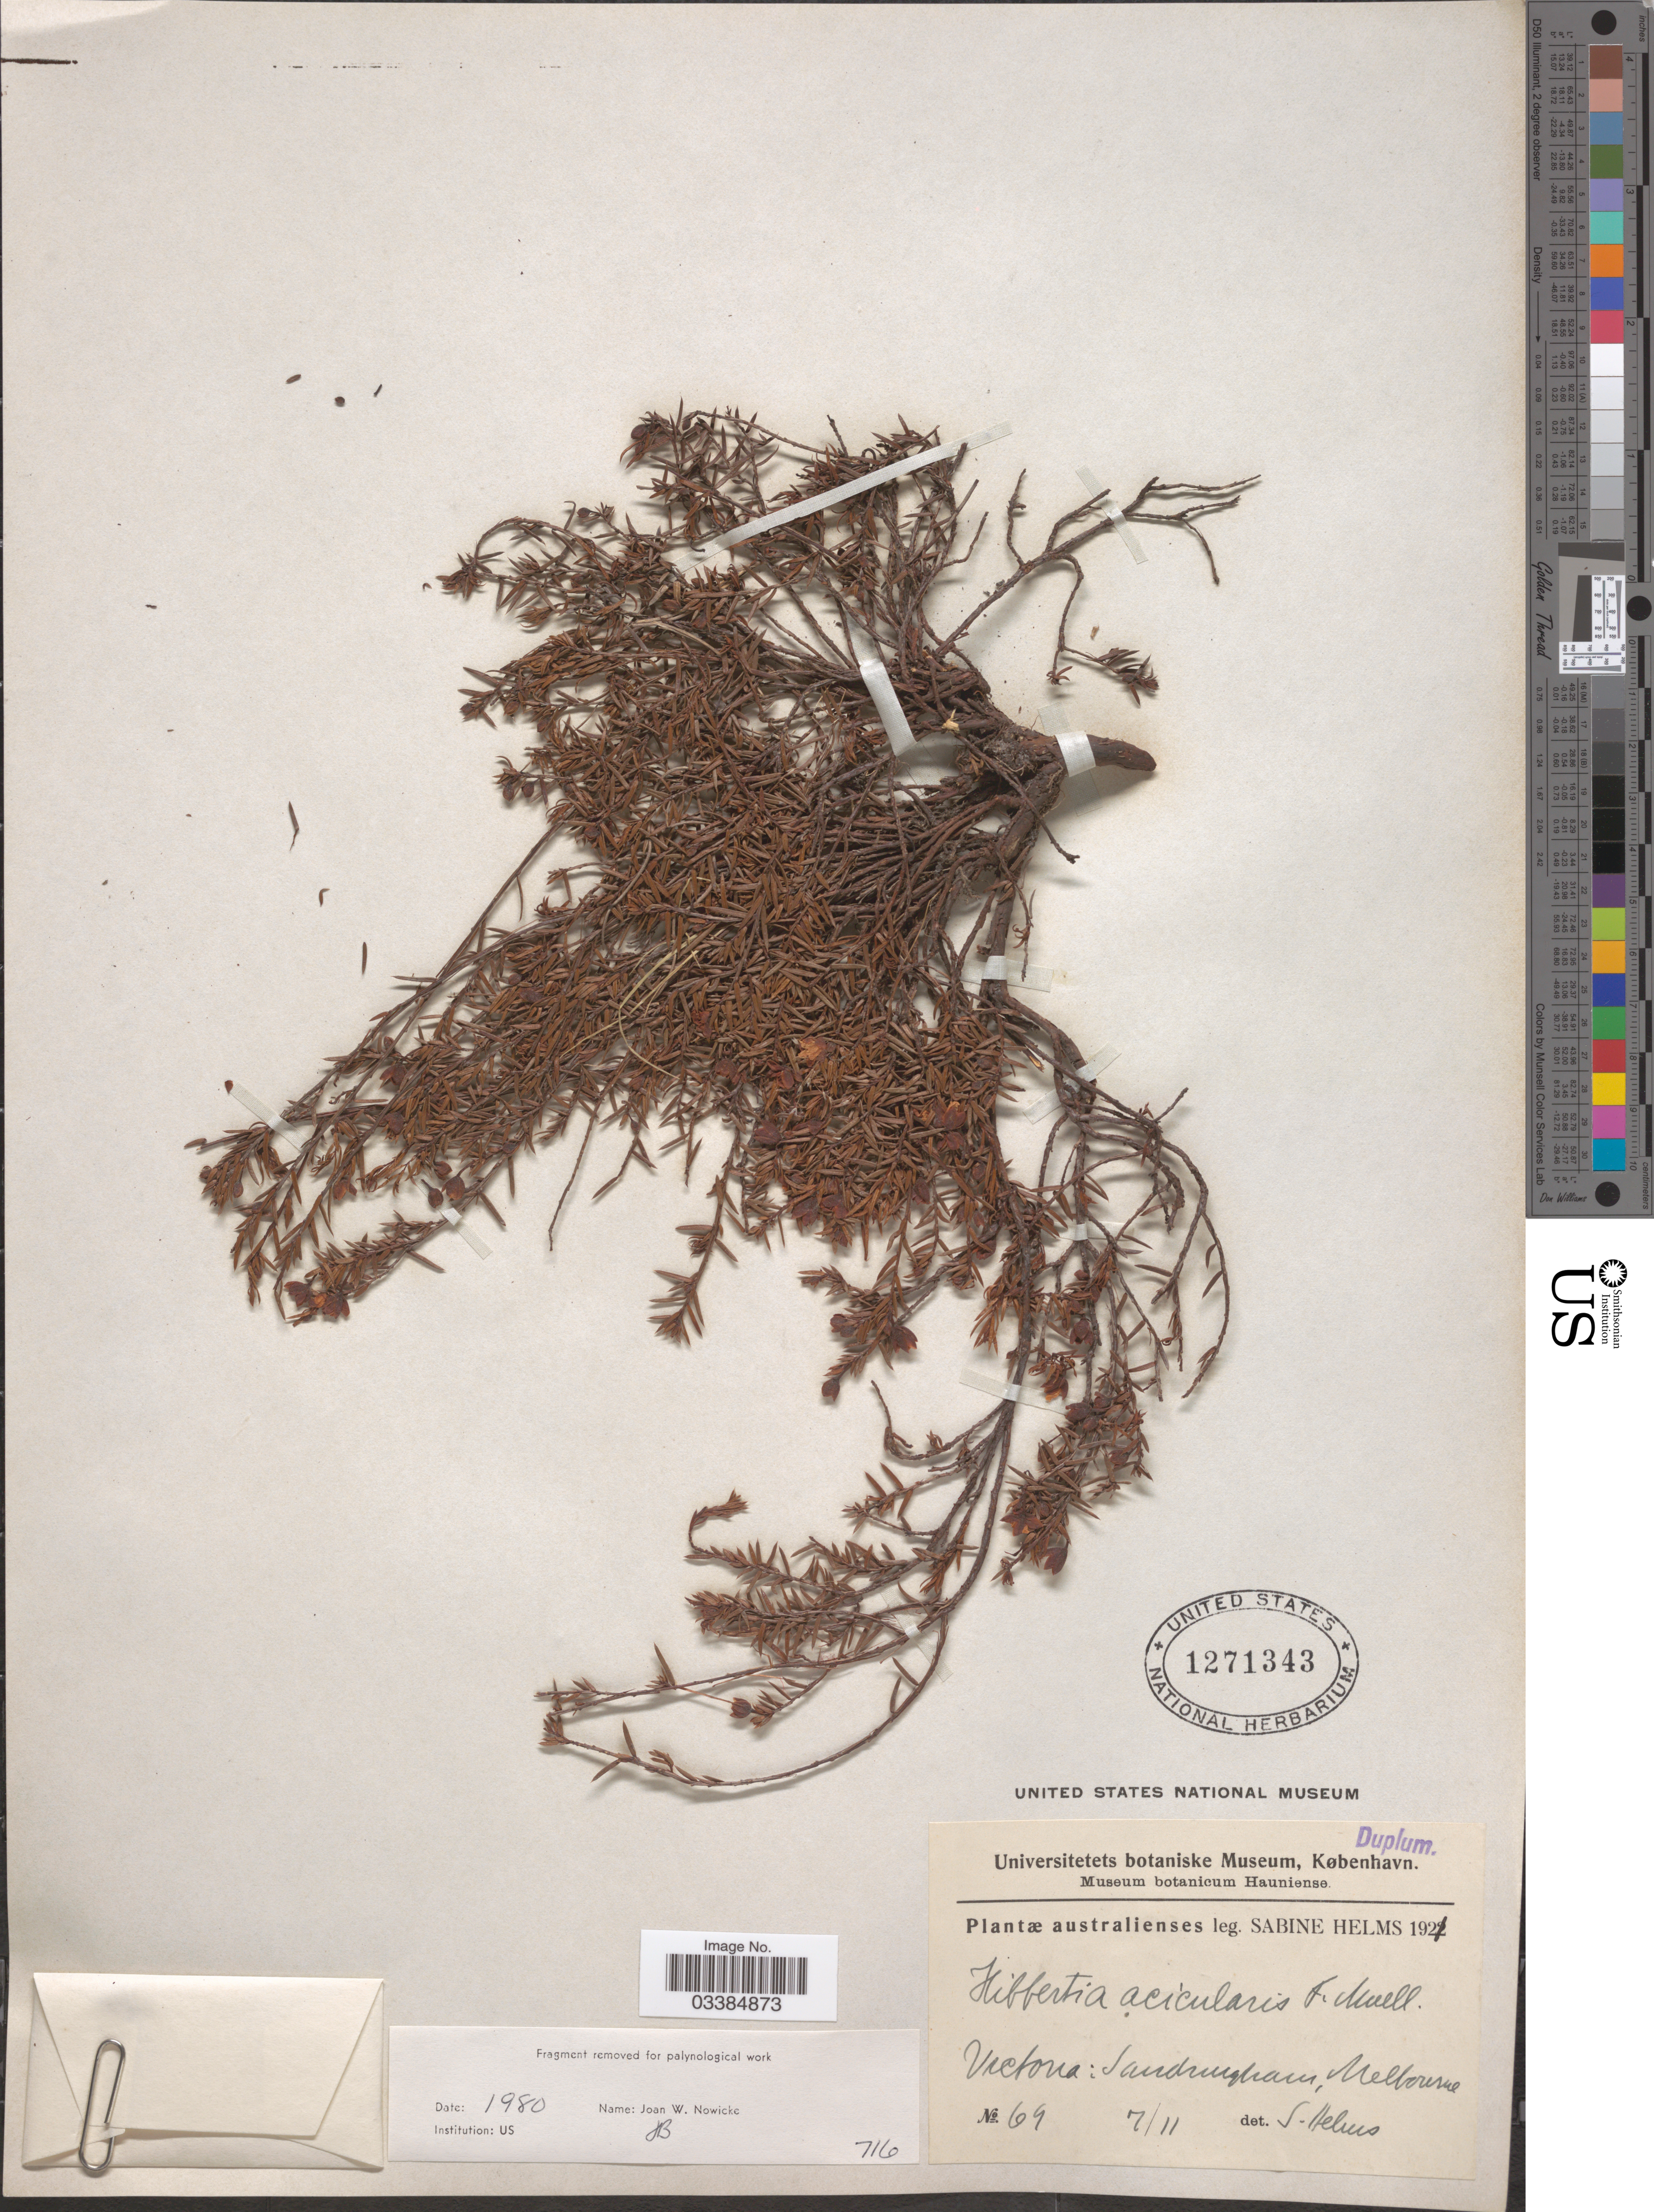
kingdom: Plantae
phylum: Tracheophyta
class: Magnoliopsida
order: Dilleniales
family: Dilleniaceae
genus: Hibbertia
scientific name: Hibbertia acicularis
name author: F. Muell.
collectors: S. Helms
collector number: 69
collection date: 1921-11-07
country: Australia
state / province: Victoria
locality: Victoria: Sandringham, Melbourne.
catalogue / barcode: US 1271343